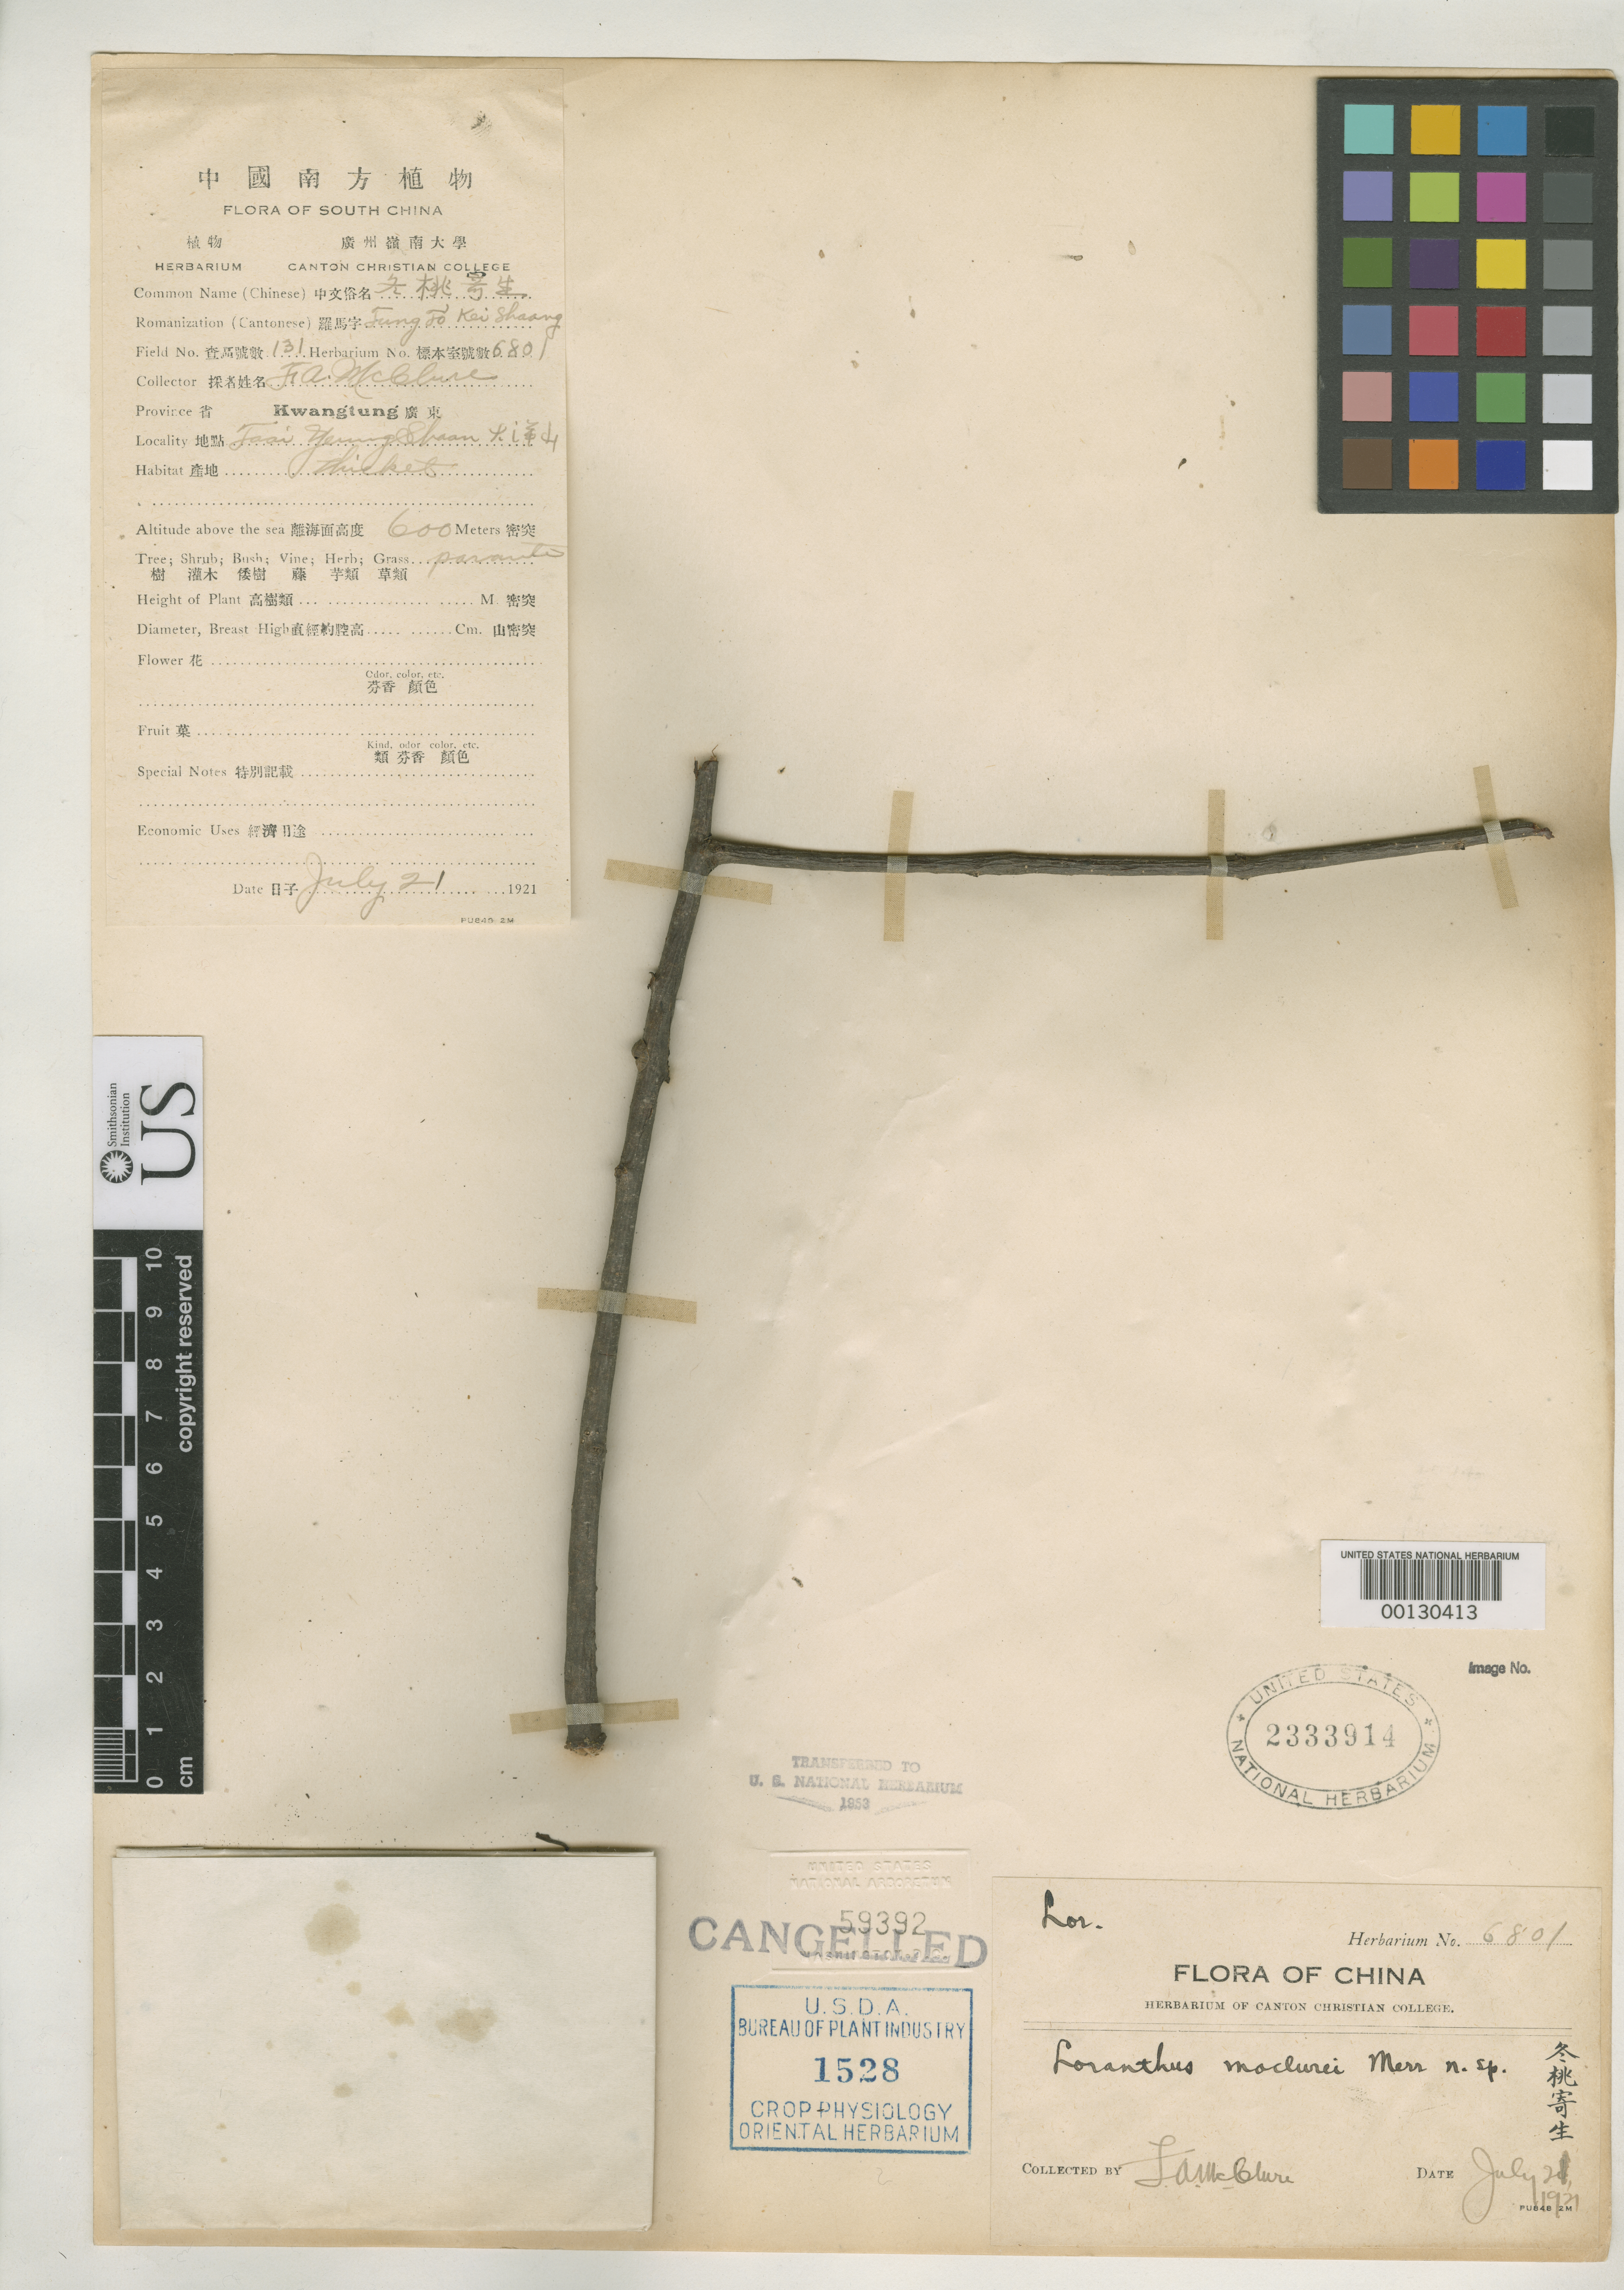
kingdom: Plantae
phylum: Tracheophyta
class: Magnoliopsida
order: Santalales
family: Loranthaceae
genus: Loranthus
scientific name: Loranthus maclurei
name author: Merr.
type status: Isotype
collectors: F. A. McClure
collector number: C.C.C. 6801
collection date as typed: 21 Jul 1921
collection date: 1921-07-21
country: China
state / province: Guangdong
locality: Taai Yung Shan.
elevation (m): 600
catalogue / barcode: US 2333914